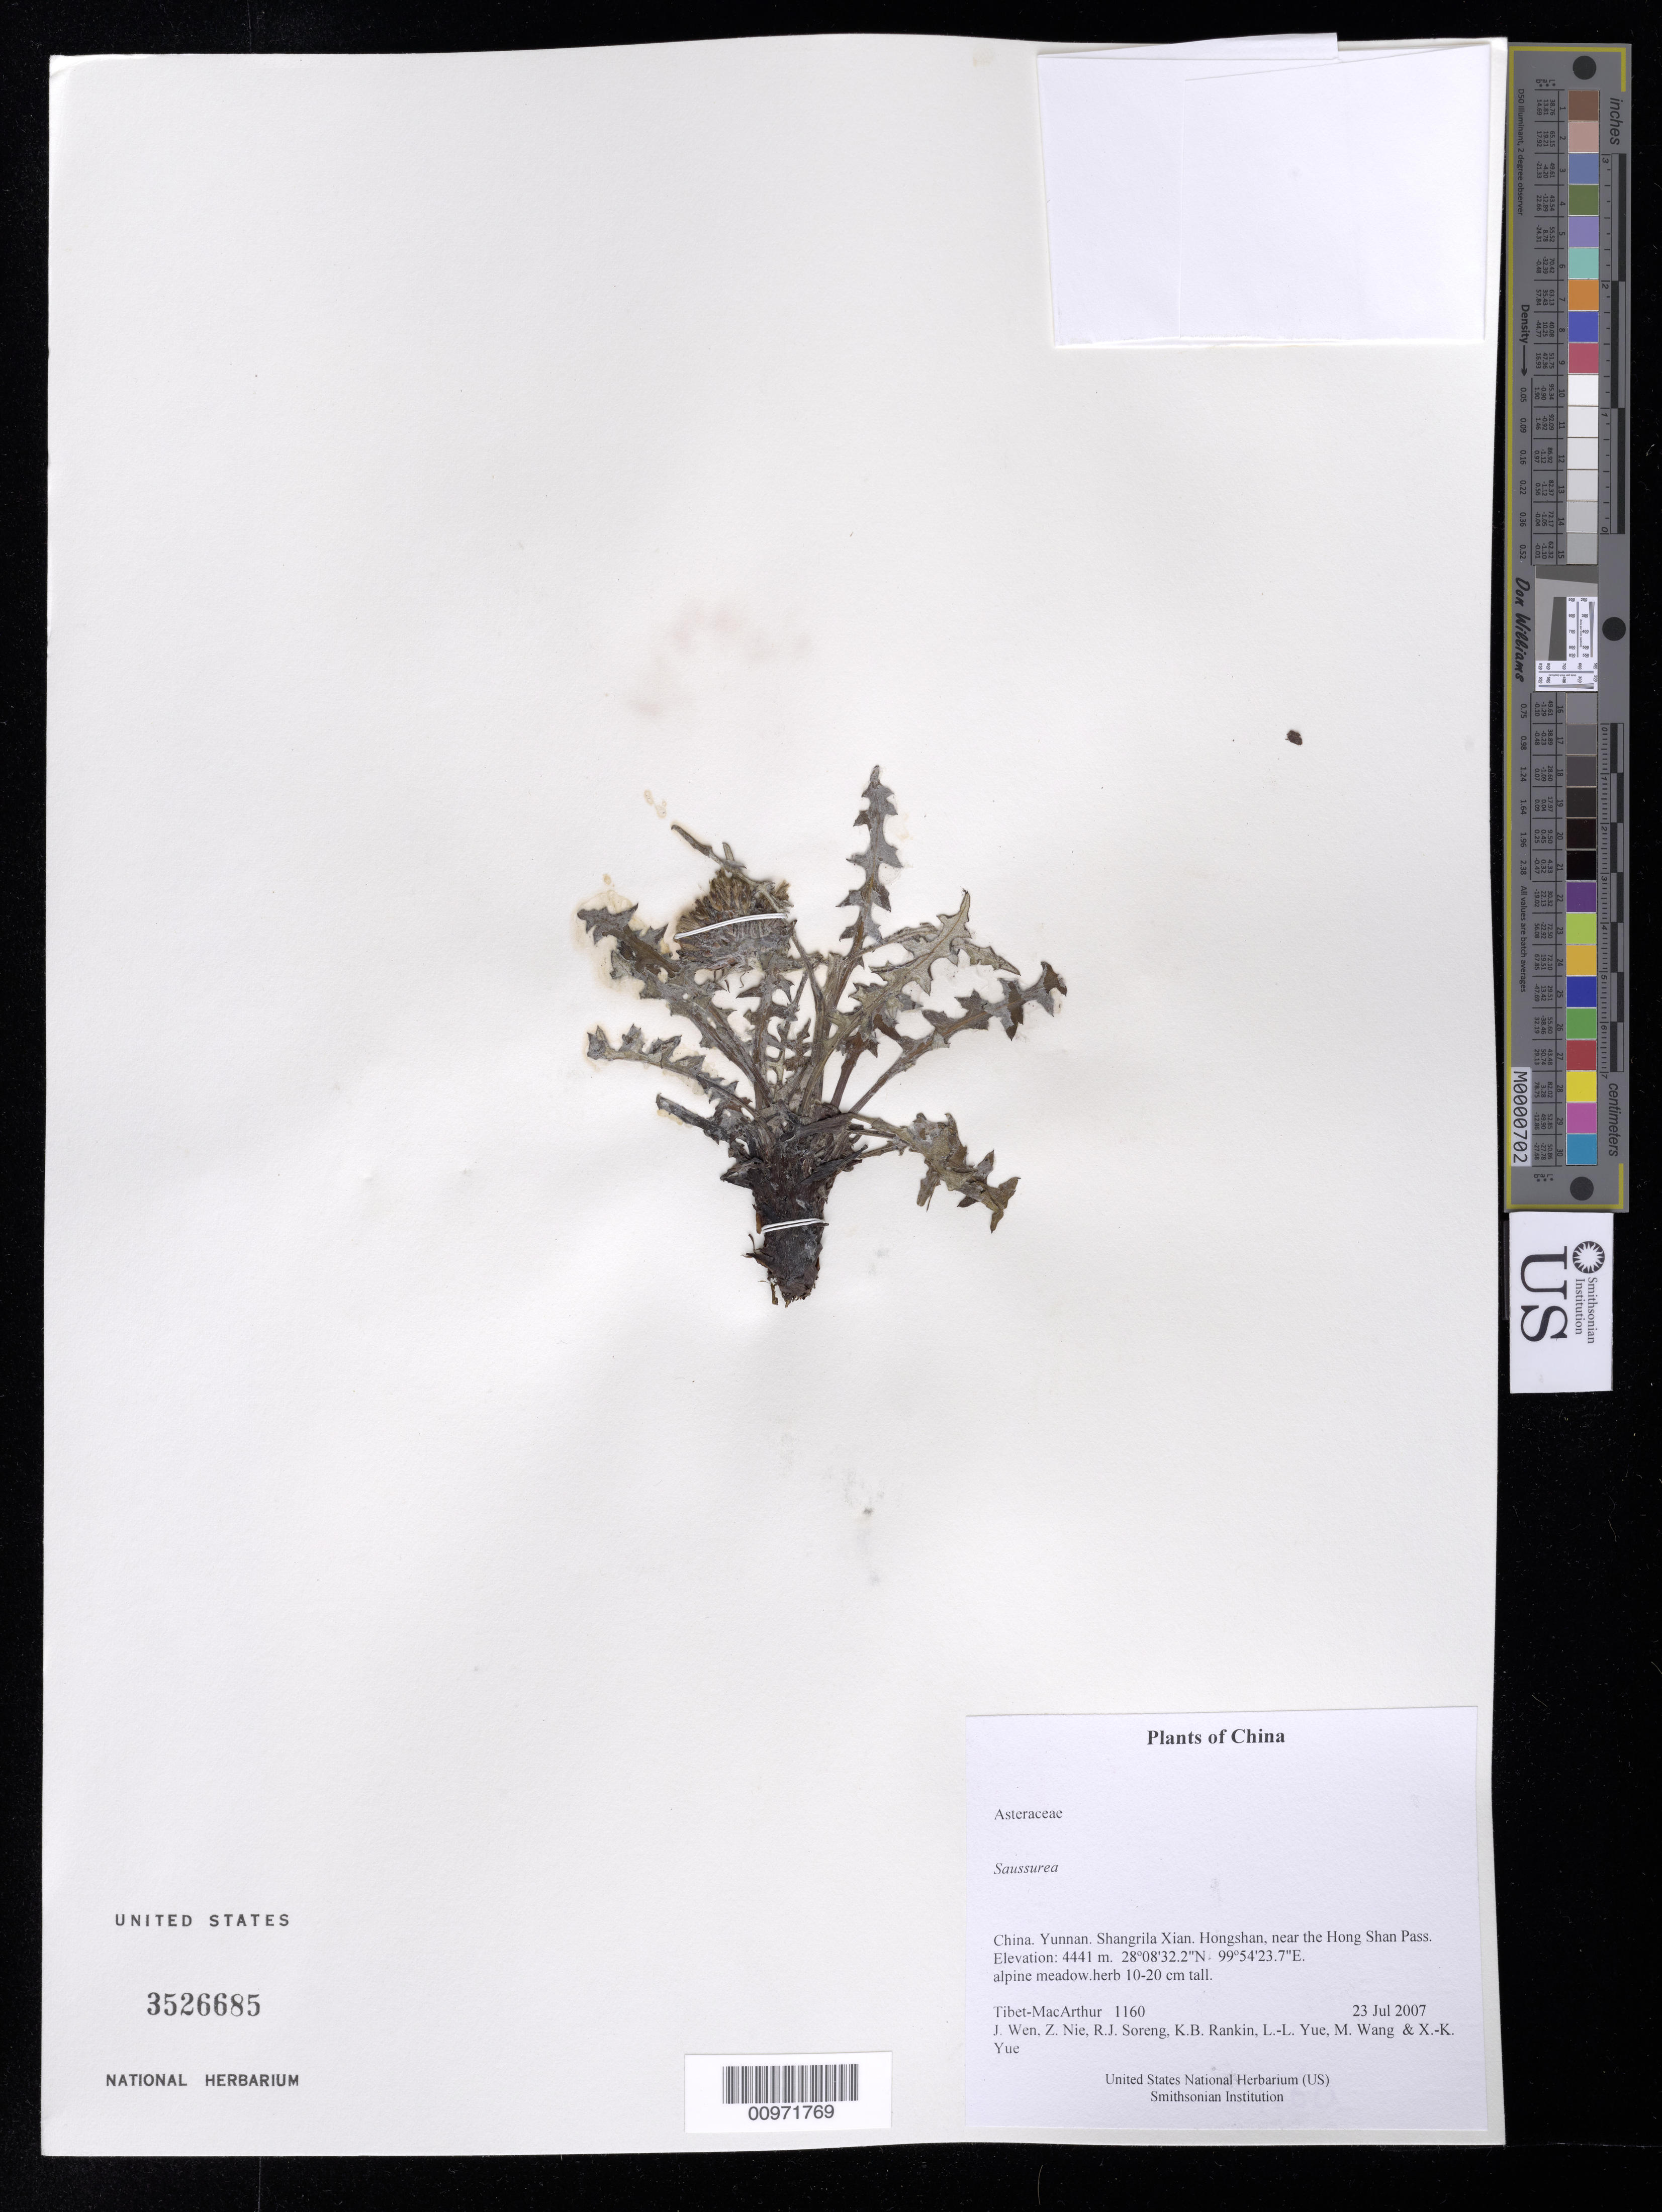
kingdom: Plantae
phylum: Tracheophyta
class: Magnoliopsida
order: Asterales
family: Asteraceae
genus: Saussurea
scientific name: Saussurea sp.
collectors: Tibet-MacArthur, J. Wen, Z. Nie, R. J. Soreng, K. Rankin, L. Yue, M. Wang & X. Yue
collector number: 1160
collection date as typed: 23 Jul 2007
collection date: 2007-07-23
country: China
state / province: Yunnan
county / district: Shangrila Xian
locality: Hongshan, near the Hong Shan Pass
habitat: alpine meadow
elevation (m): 4441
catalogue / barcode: US 3526685